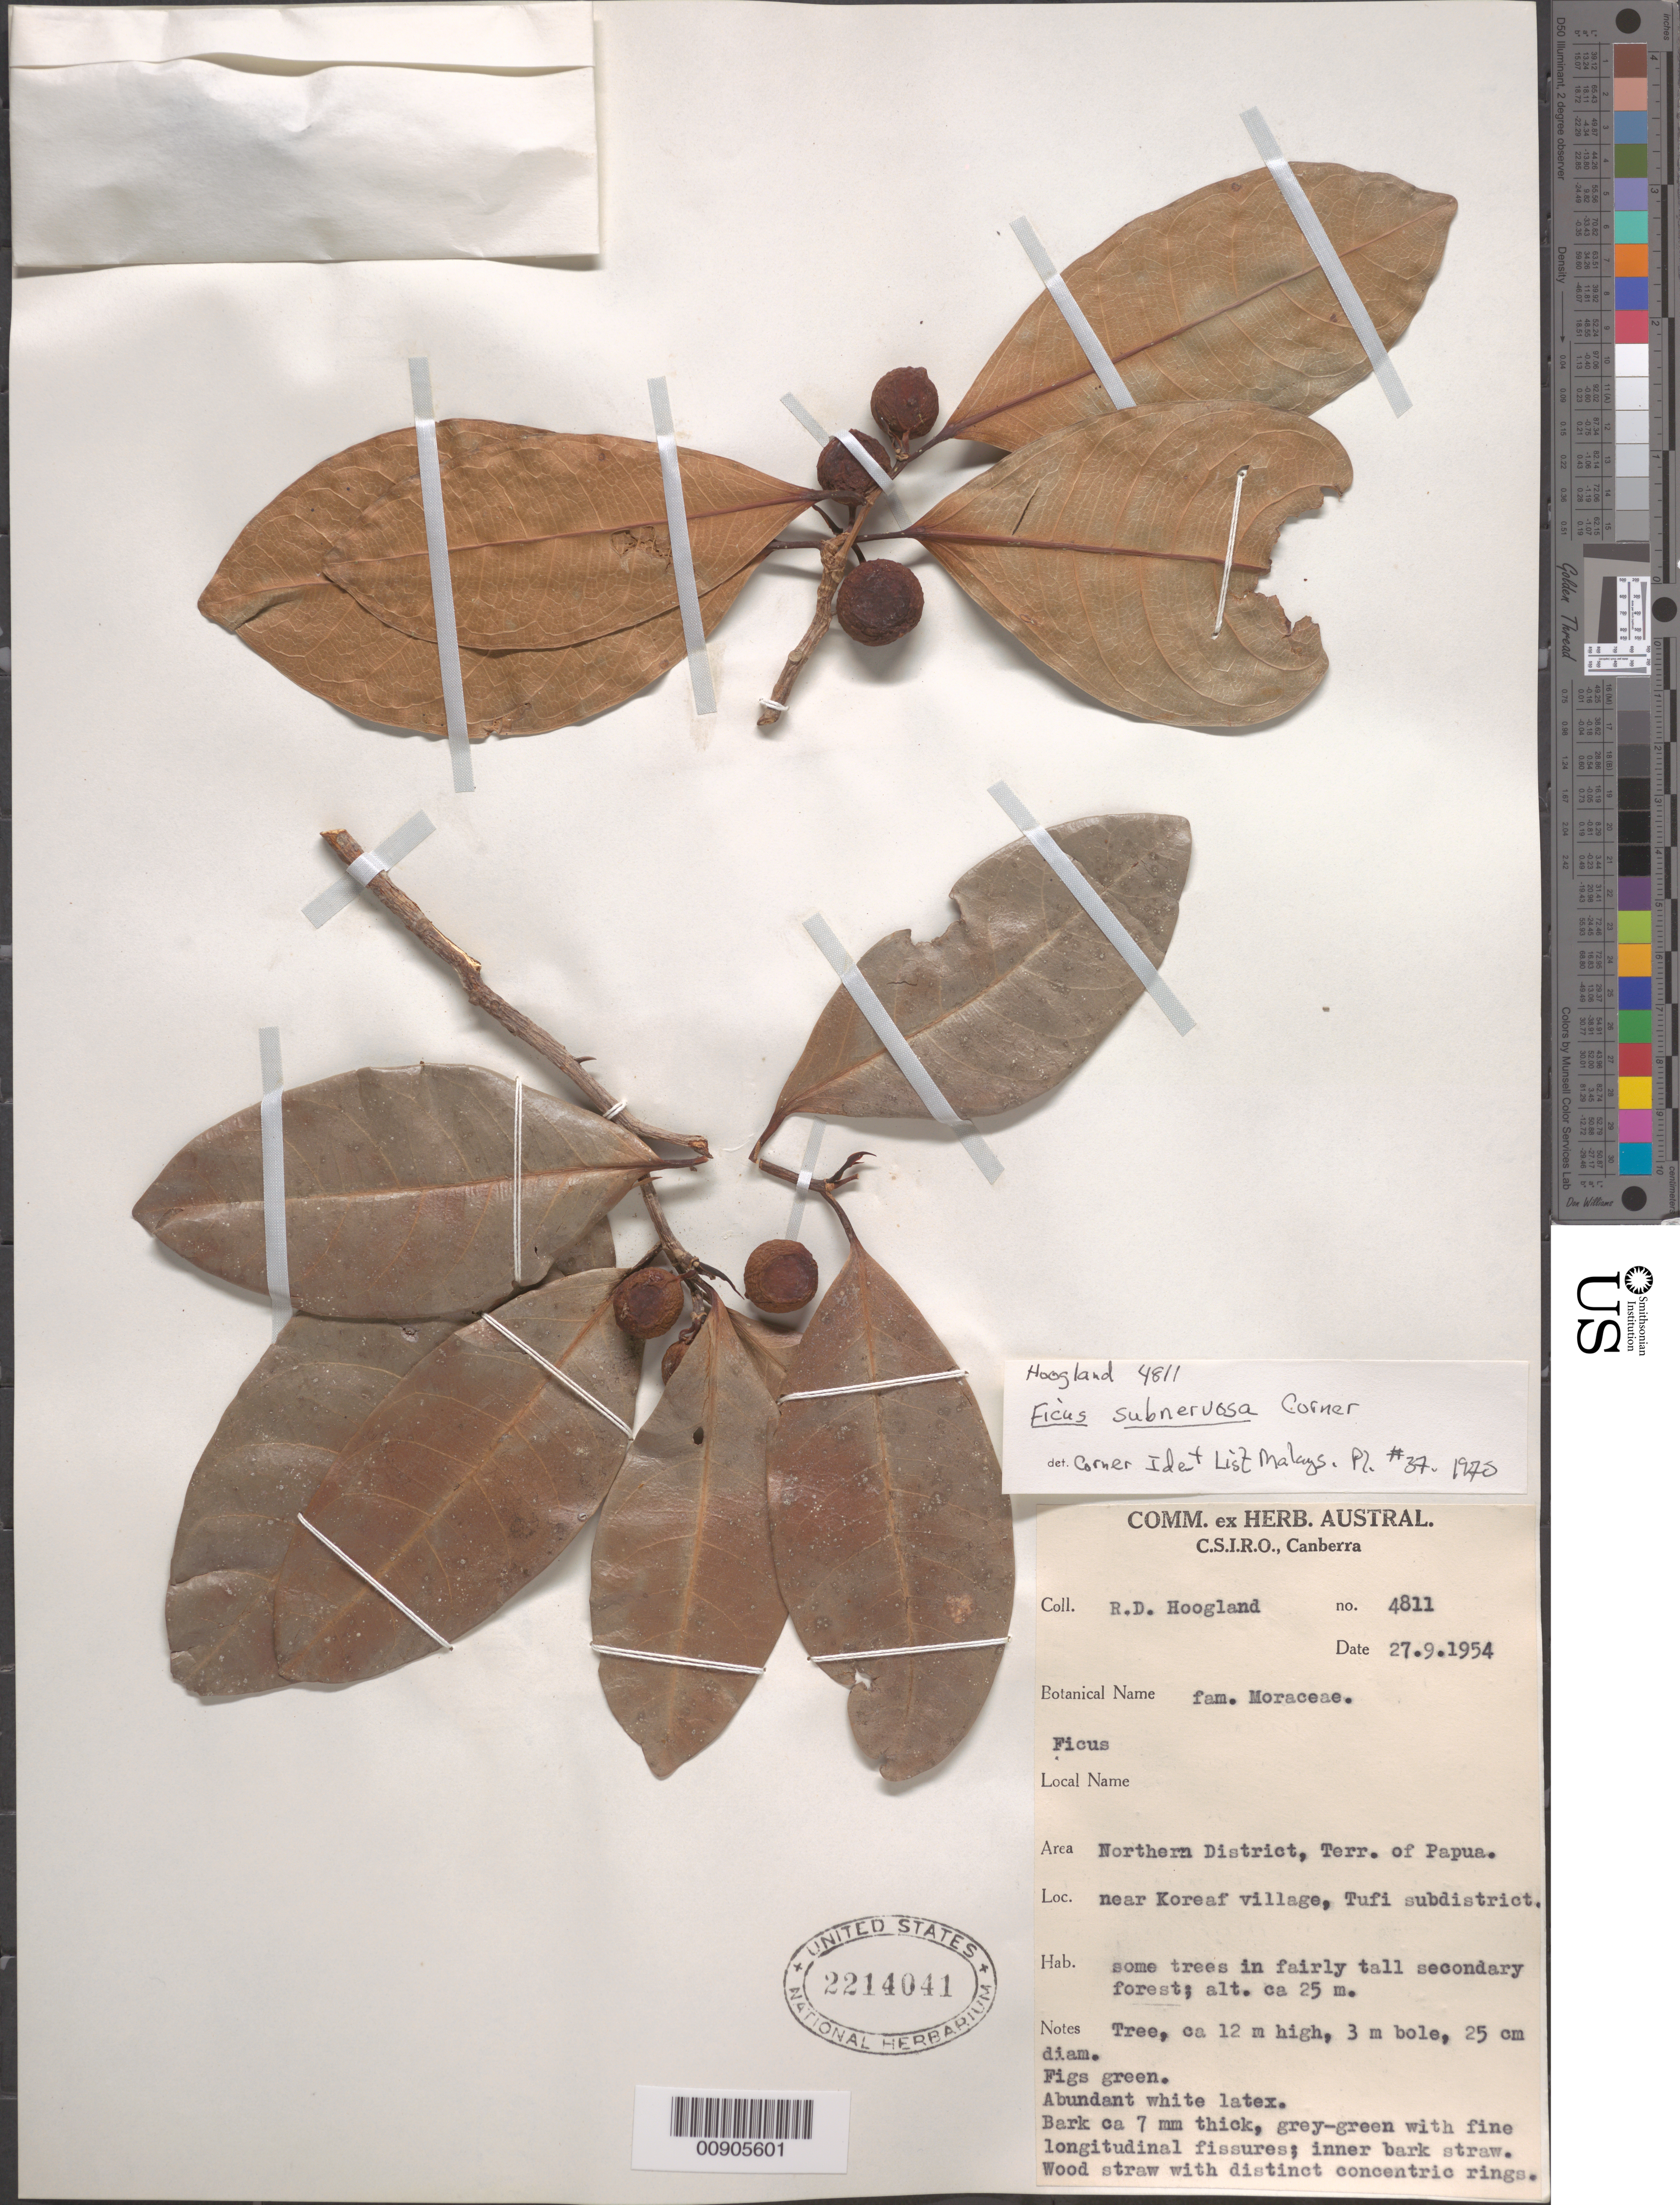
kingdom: Plantae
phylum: Tracheophyta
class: Magnoliopsida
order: Rosales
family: Moraceae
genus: Ficus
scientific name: Ficus subnervosa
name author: Corner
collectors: R. D. Hoogland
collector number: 4811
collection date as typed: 27 Sep 1954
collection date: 1954-09-27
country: Papua New Guinea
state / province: Northern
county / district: Tufi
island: New Guinea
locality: Northern Dist., Terr. Of Papua. Near Koreaf village, Tufi subdistrict.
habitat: Some trees in fairly tall secondary forest.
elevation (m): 25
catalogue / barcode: US 2214041